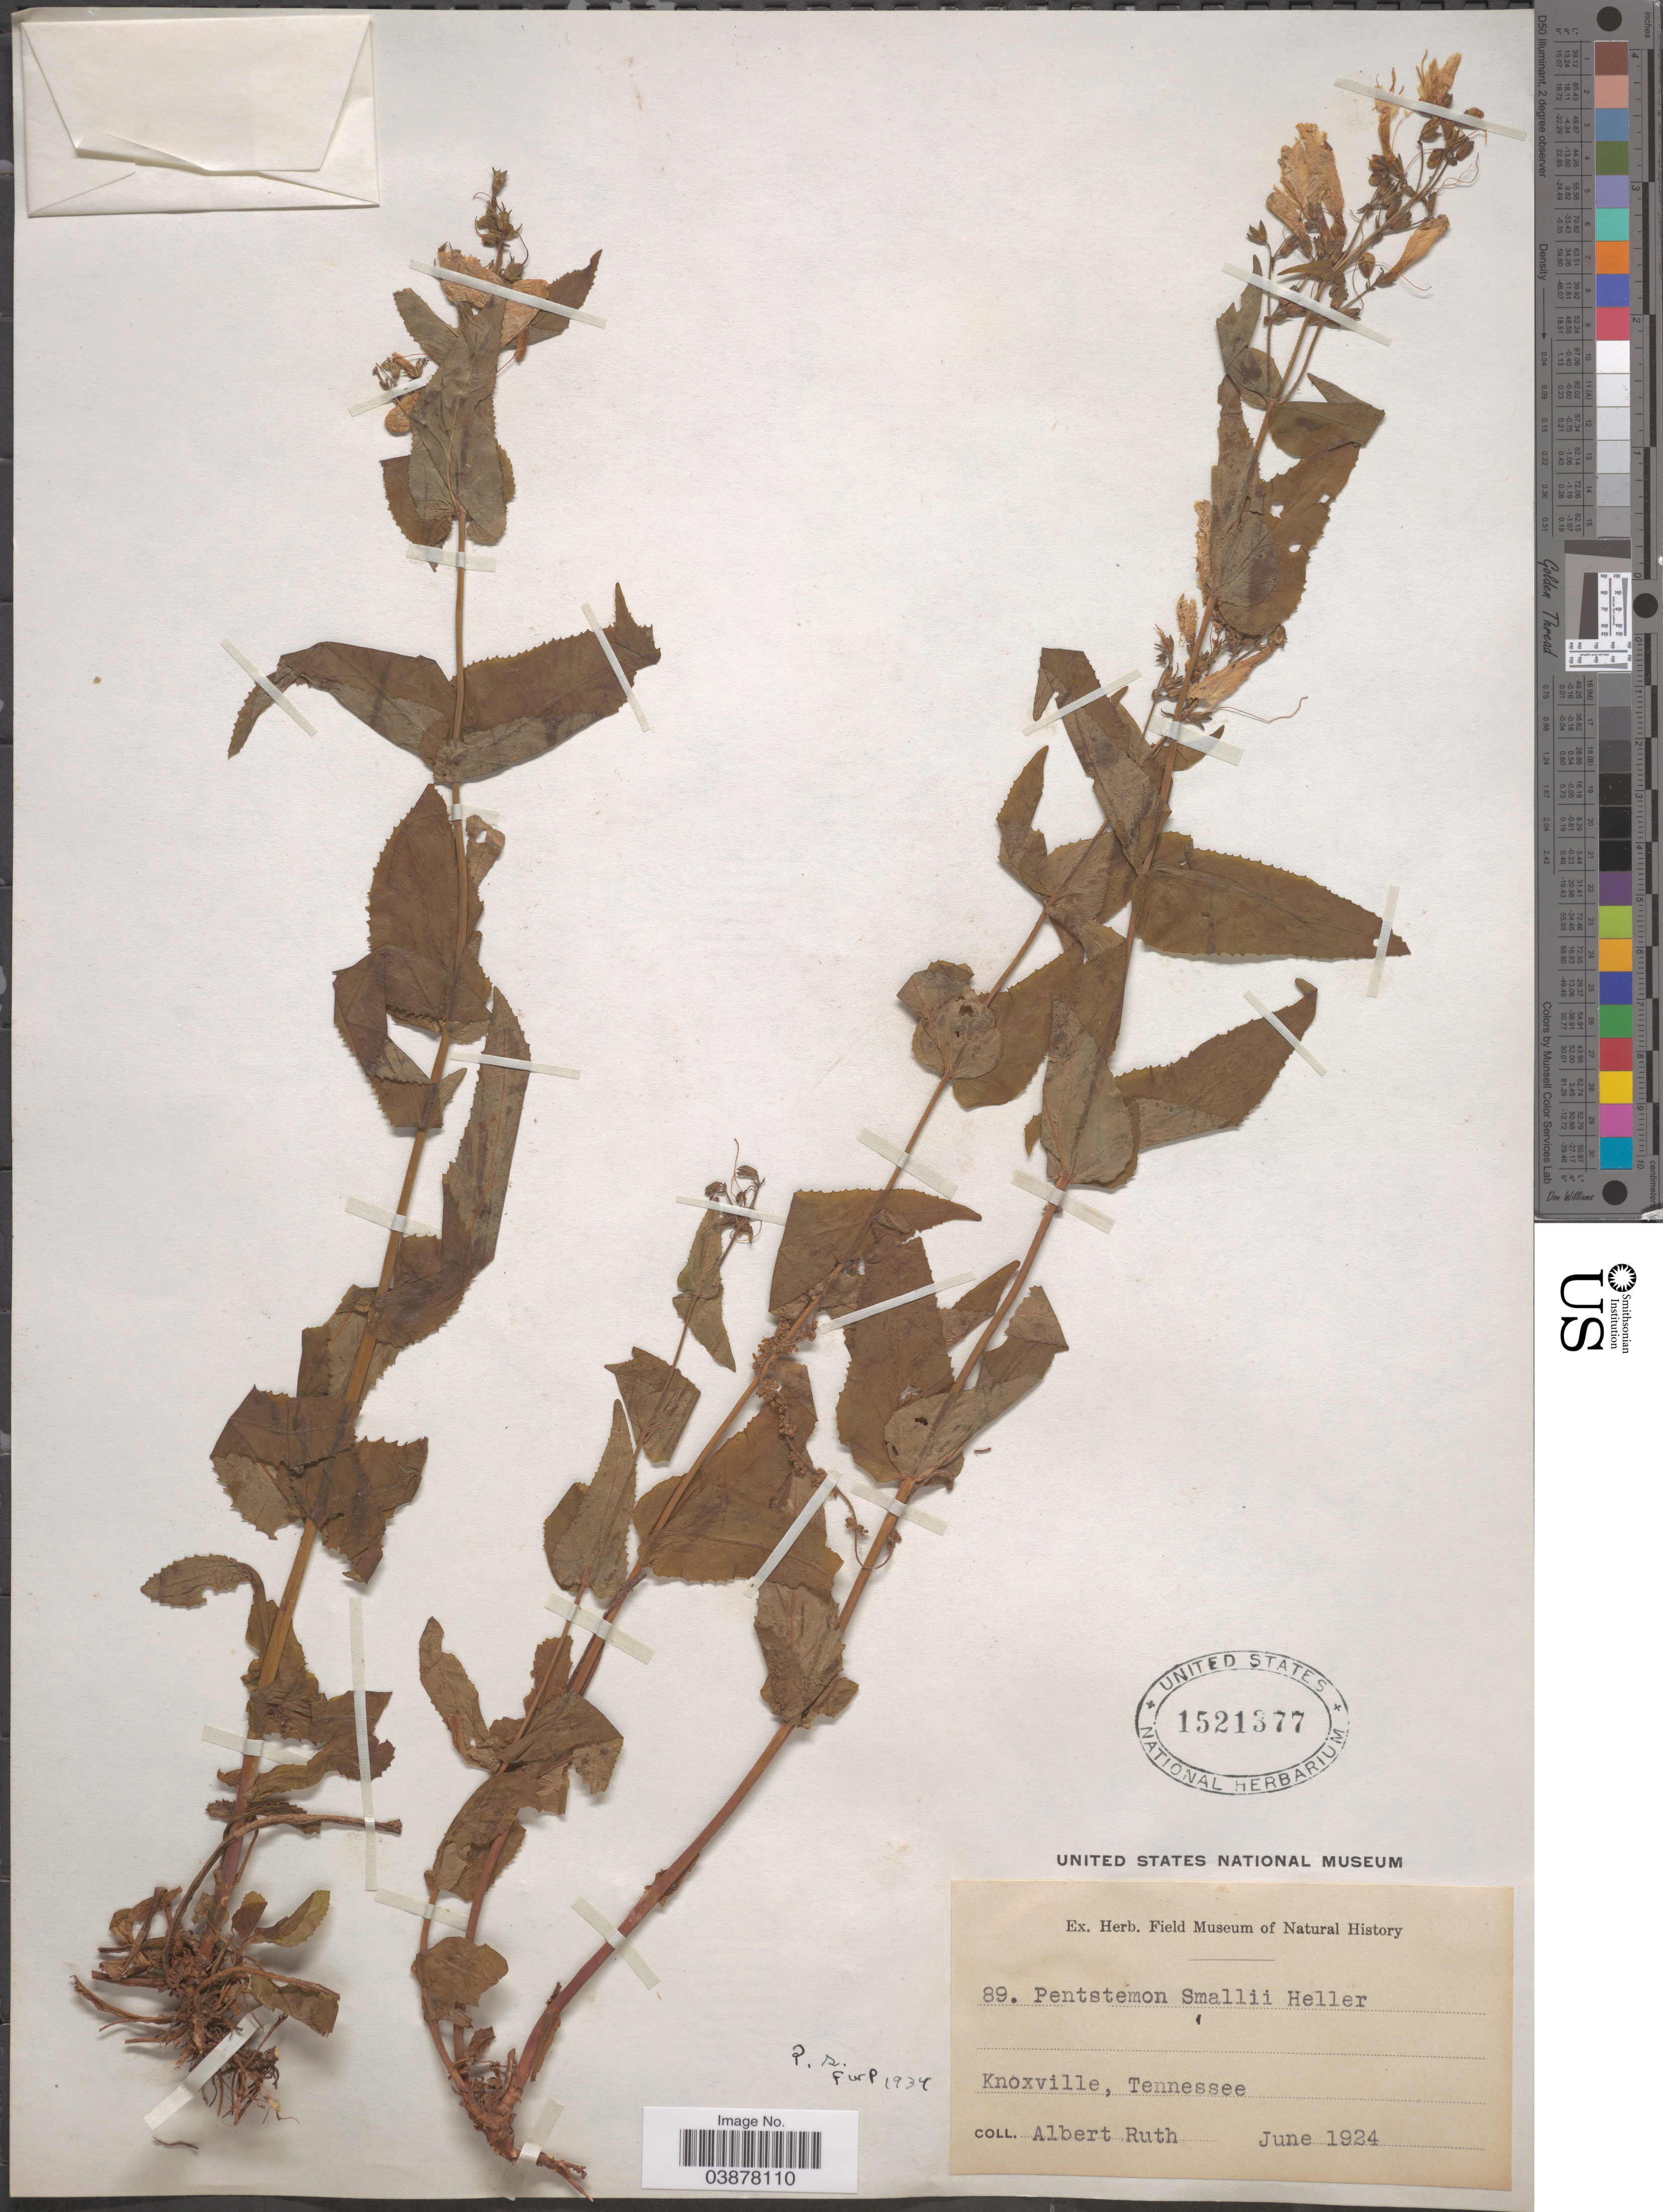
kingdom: Plantae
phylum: Tracheophyta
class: Magnoliopsida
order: Lamiales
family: Plantaginaceae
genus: Penstemon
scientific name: Penstemon smallii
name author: A. Heller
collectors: A. Ruth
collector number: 89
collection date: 1924-06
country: United States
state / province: Tennessee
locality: Knoxville.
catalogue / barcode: US 1521377